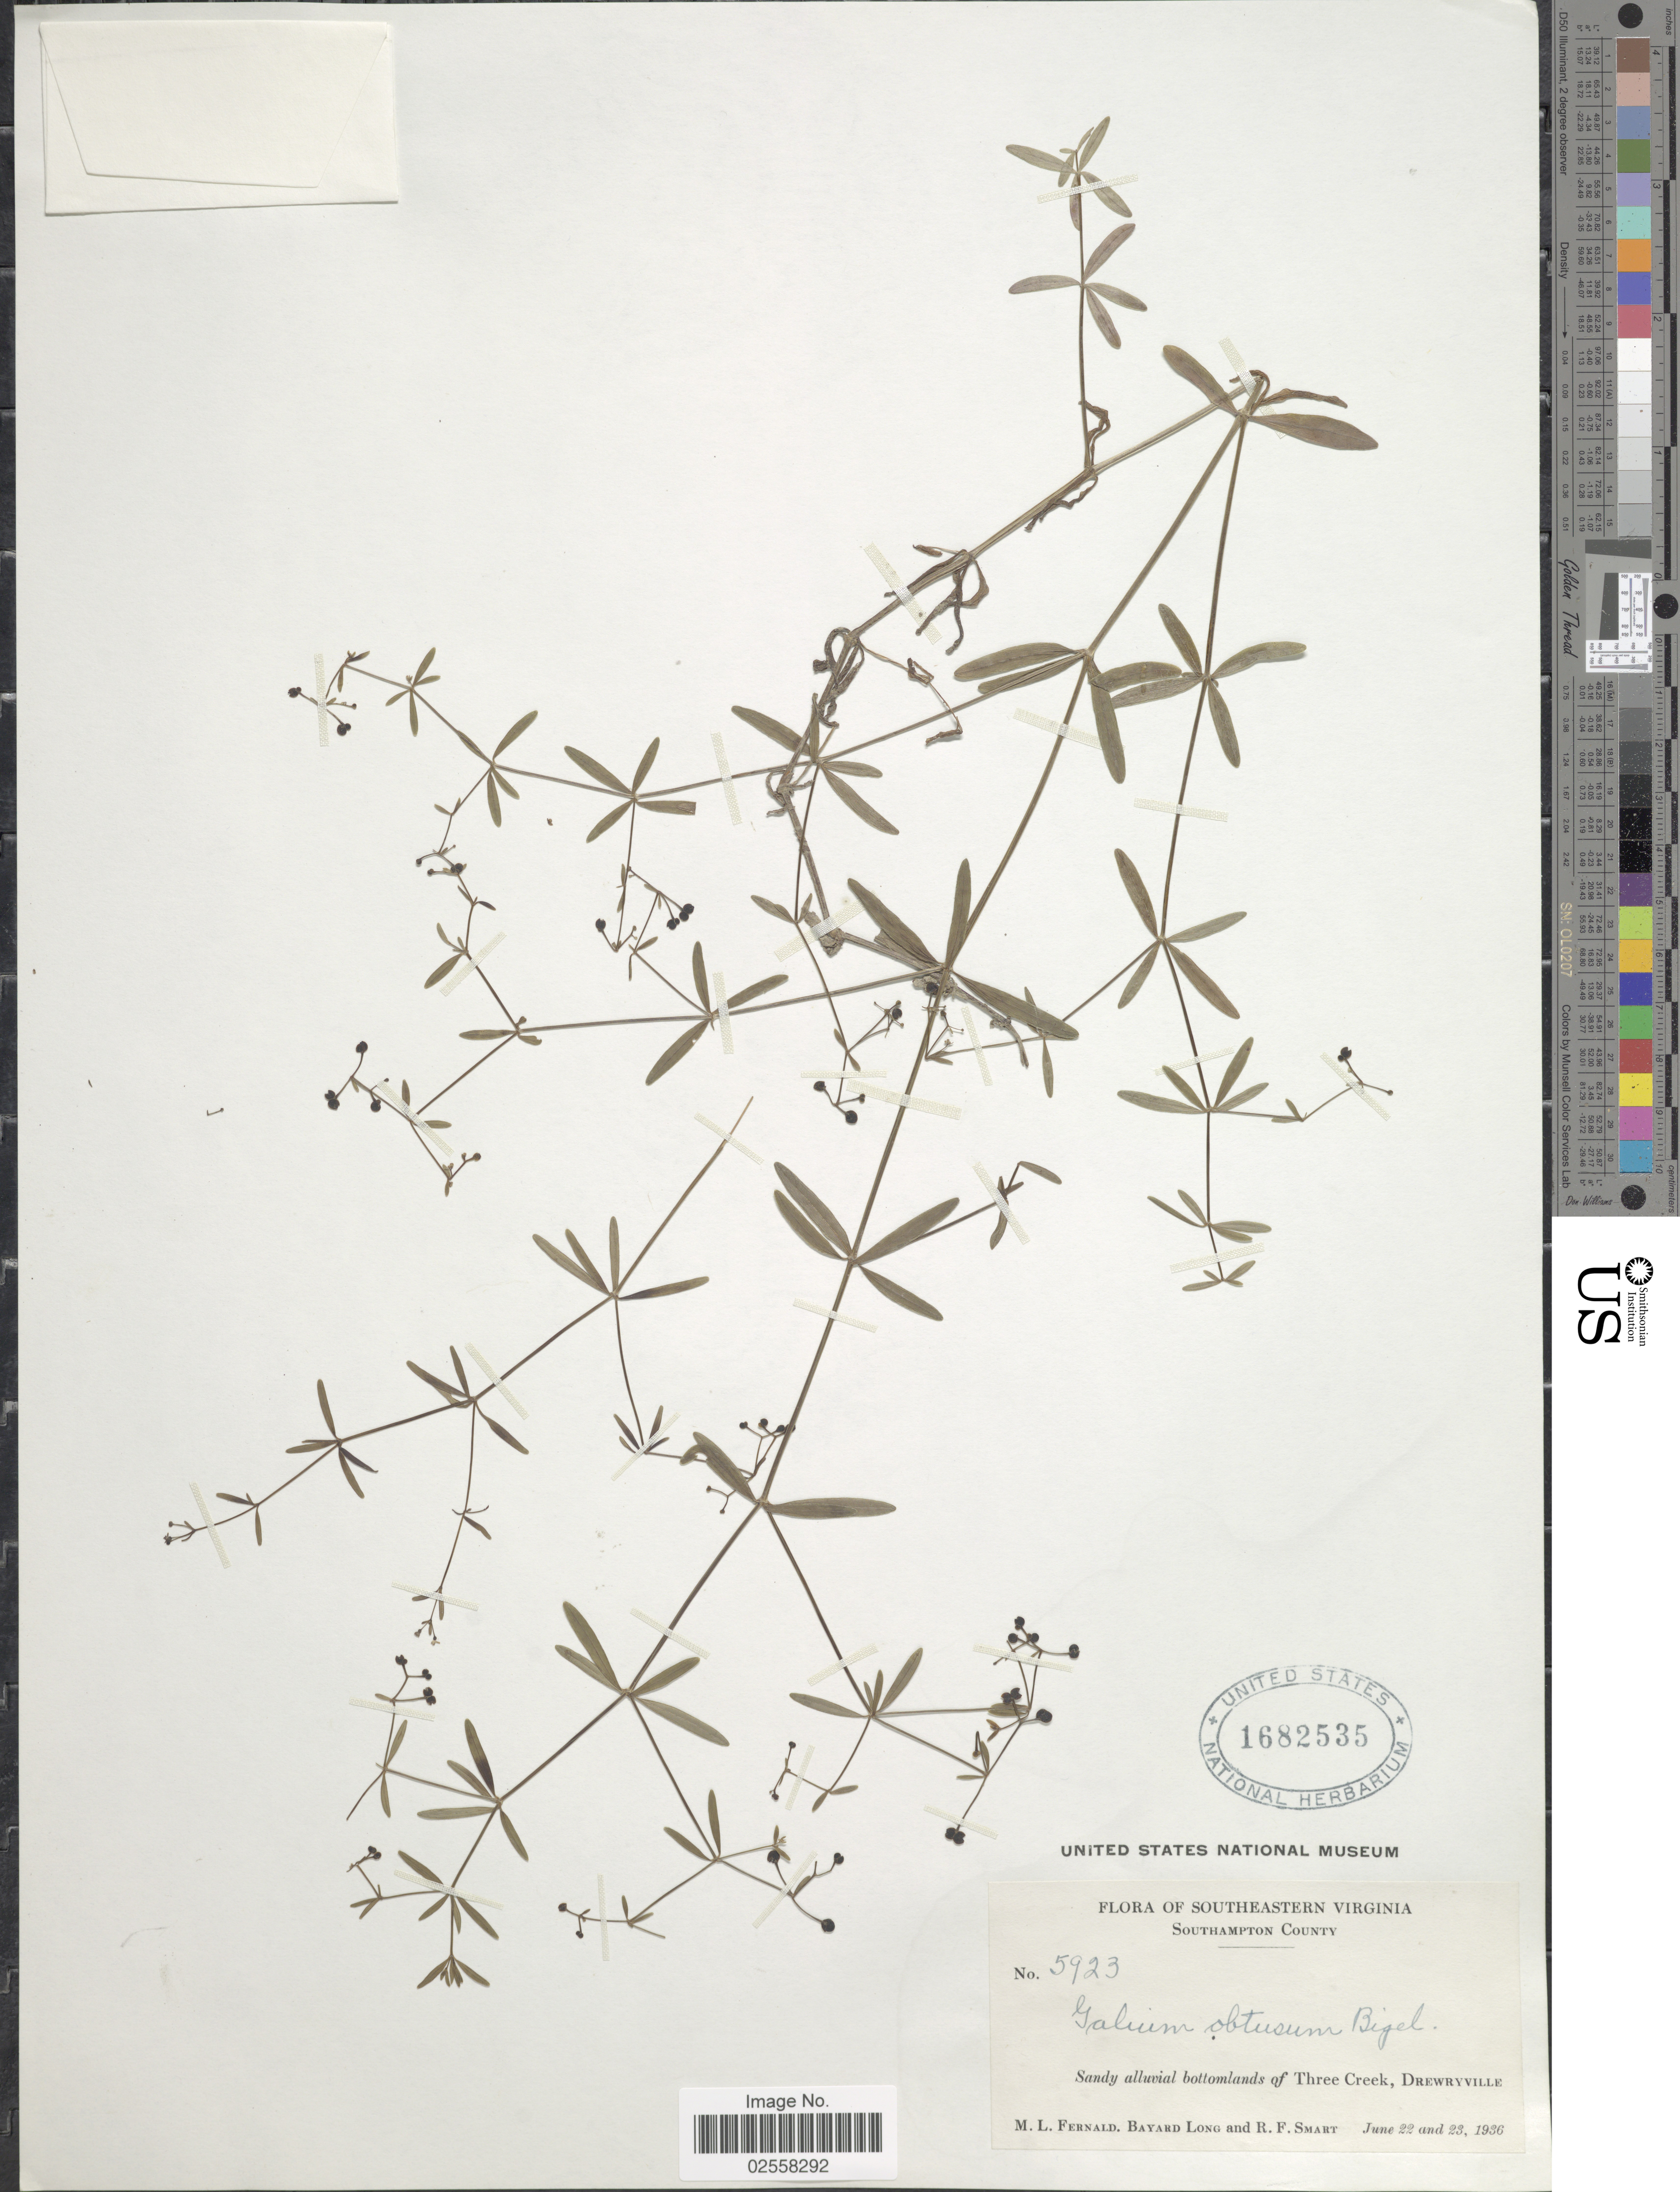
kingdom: Plantae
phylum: Tracheophyta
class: Magnoliopsida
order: Gentianales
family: Rubiaceae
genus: Galium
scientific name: Galium obtusum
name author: Bigelow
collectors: M. L. Fernald, B. Long & R. Smart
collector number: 5923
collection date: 1936-06-22/1936-06-23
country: United States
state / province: Virginia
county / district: Southampton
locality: Southeastern Virginia, Southampton County, bottomlands of Three Creek, Drewryville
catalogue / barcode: US 1682535